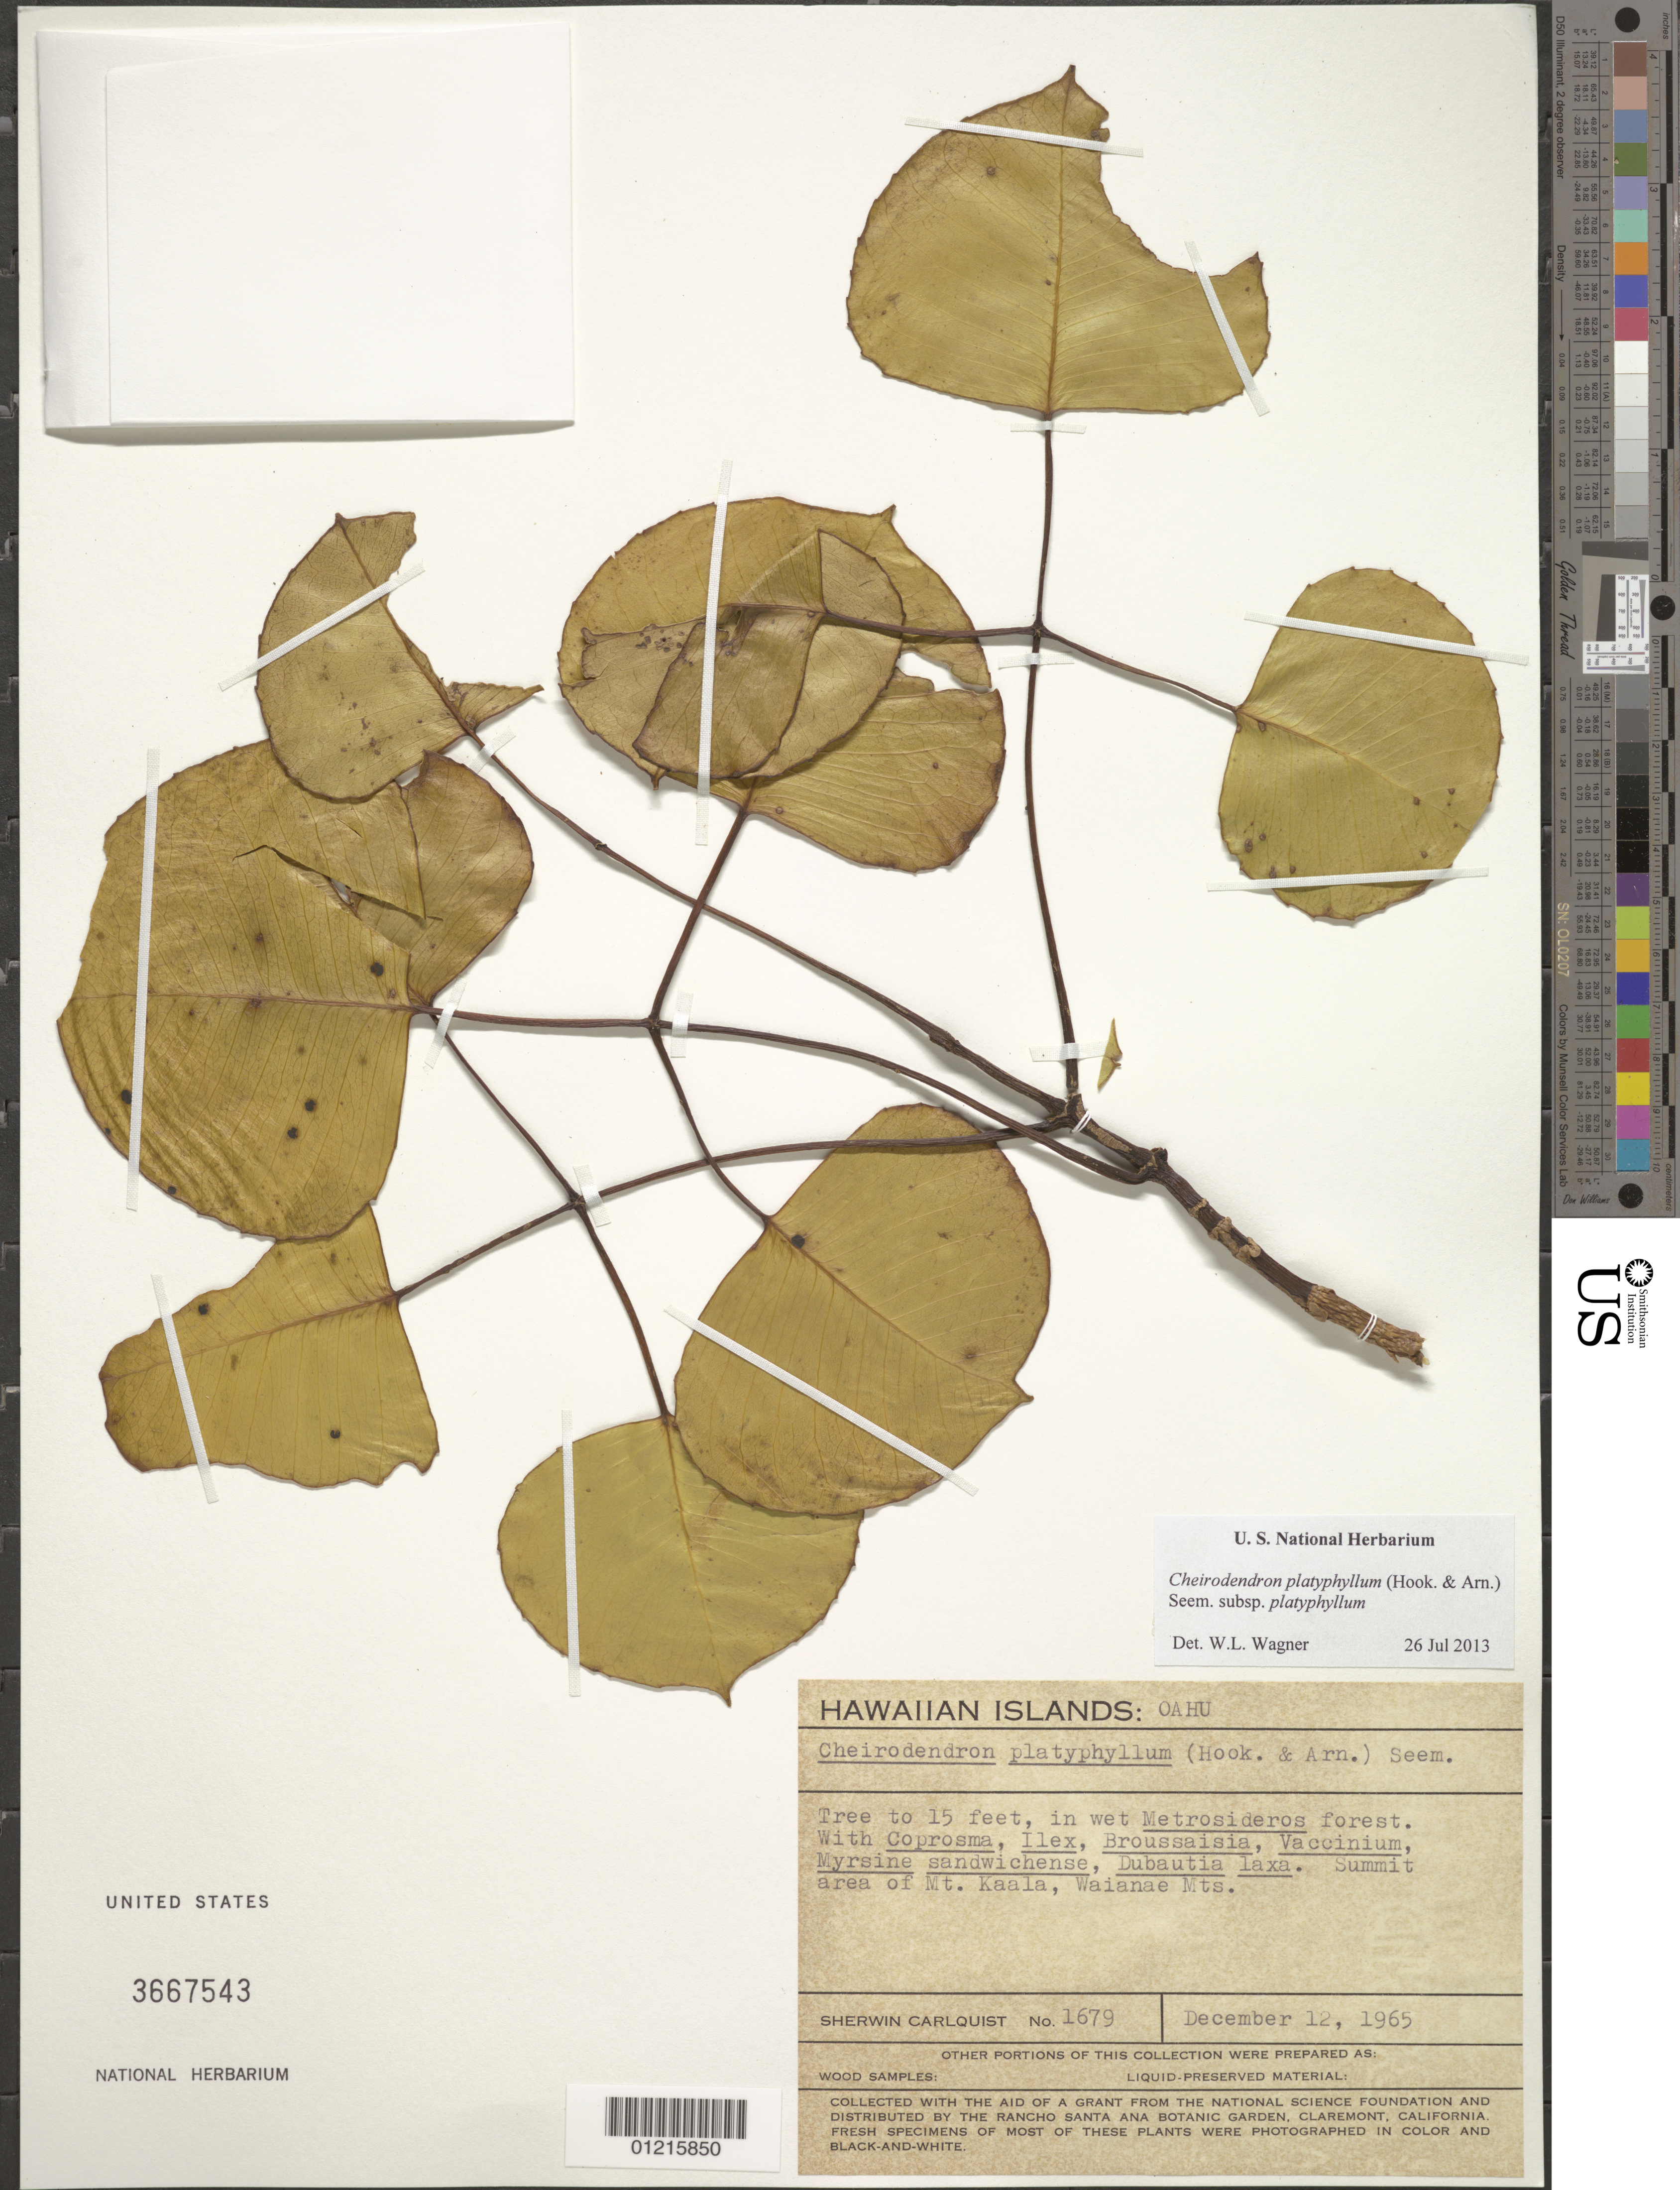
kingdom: Plantae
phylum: Tracheophyta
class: Magnoliopsida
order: Apiales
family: Araliaceae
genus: Cheirodendron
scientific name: Cheirodendron platyphyllum subsp. platyphyllum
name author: (Hook. & Arn.) Seem.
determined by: Wagner, W. L., (BOT), Smithsonian Institution - National Museum of Natural History (UNITED STATES)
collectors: S. Carlquist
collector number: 1679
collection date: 1965-12-12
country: United States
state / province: Hawaii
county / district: Honolulu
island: Oahu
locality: Waianae Mts., summit area of Mt. Kaala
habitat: Wet forest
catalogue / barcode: US 3667543